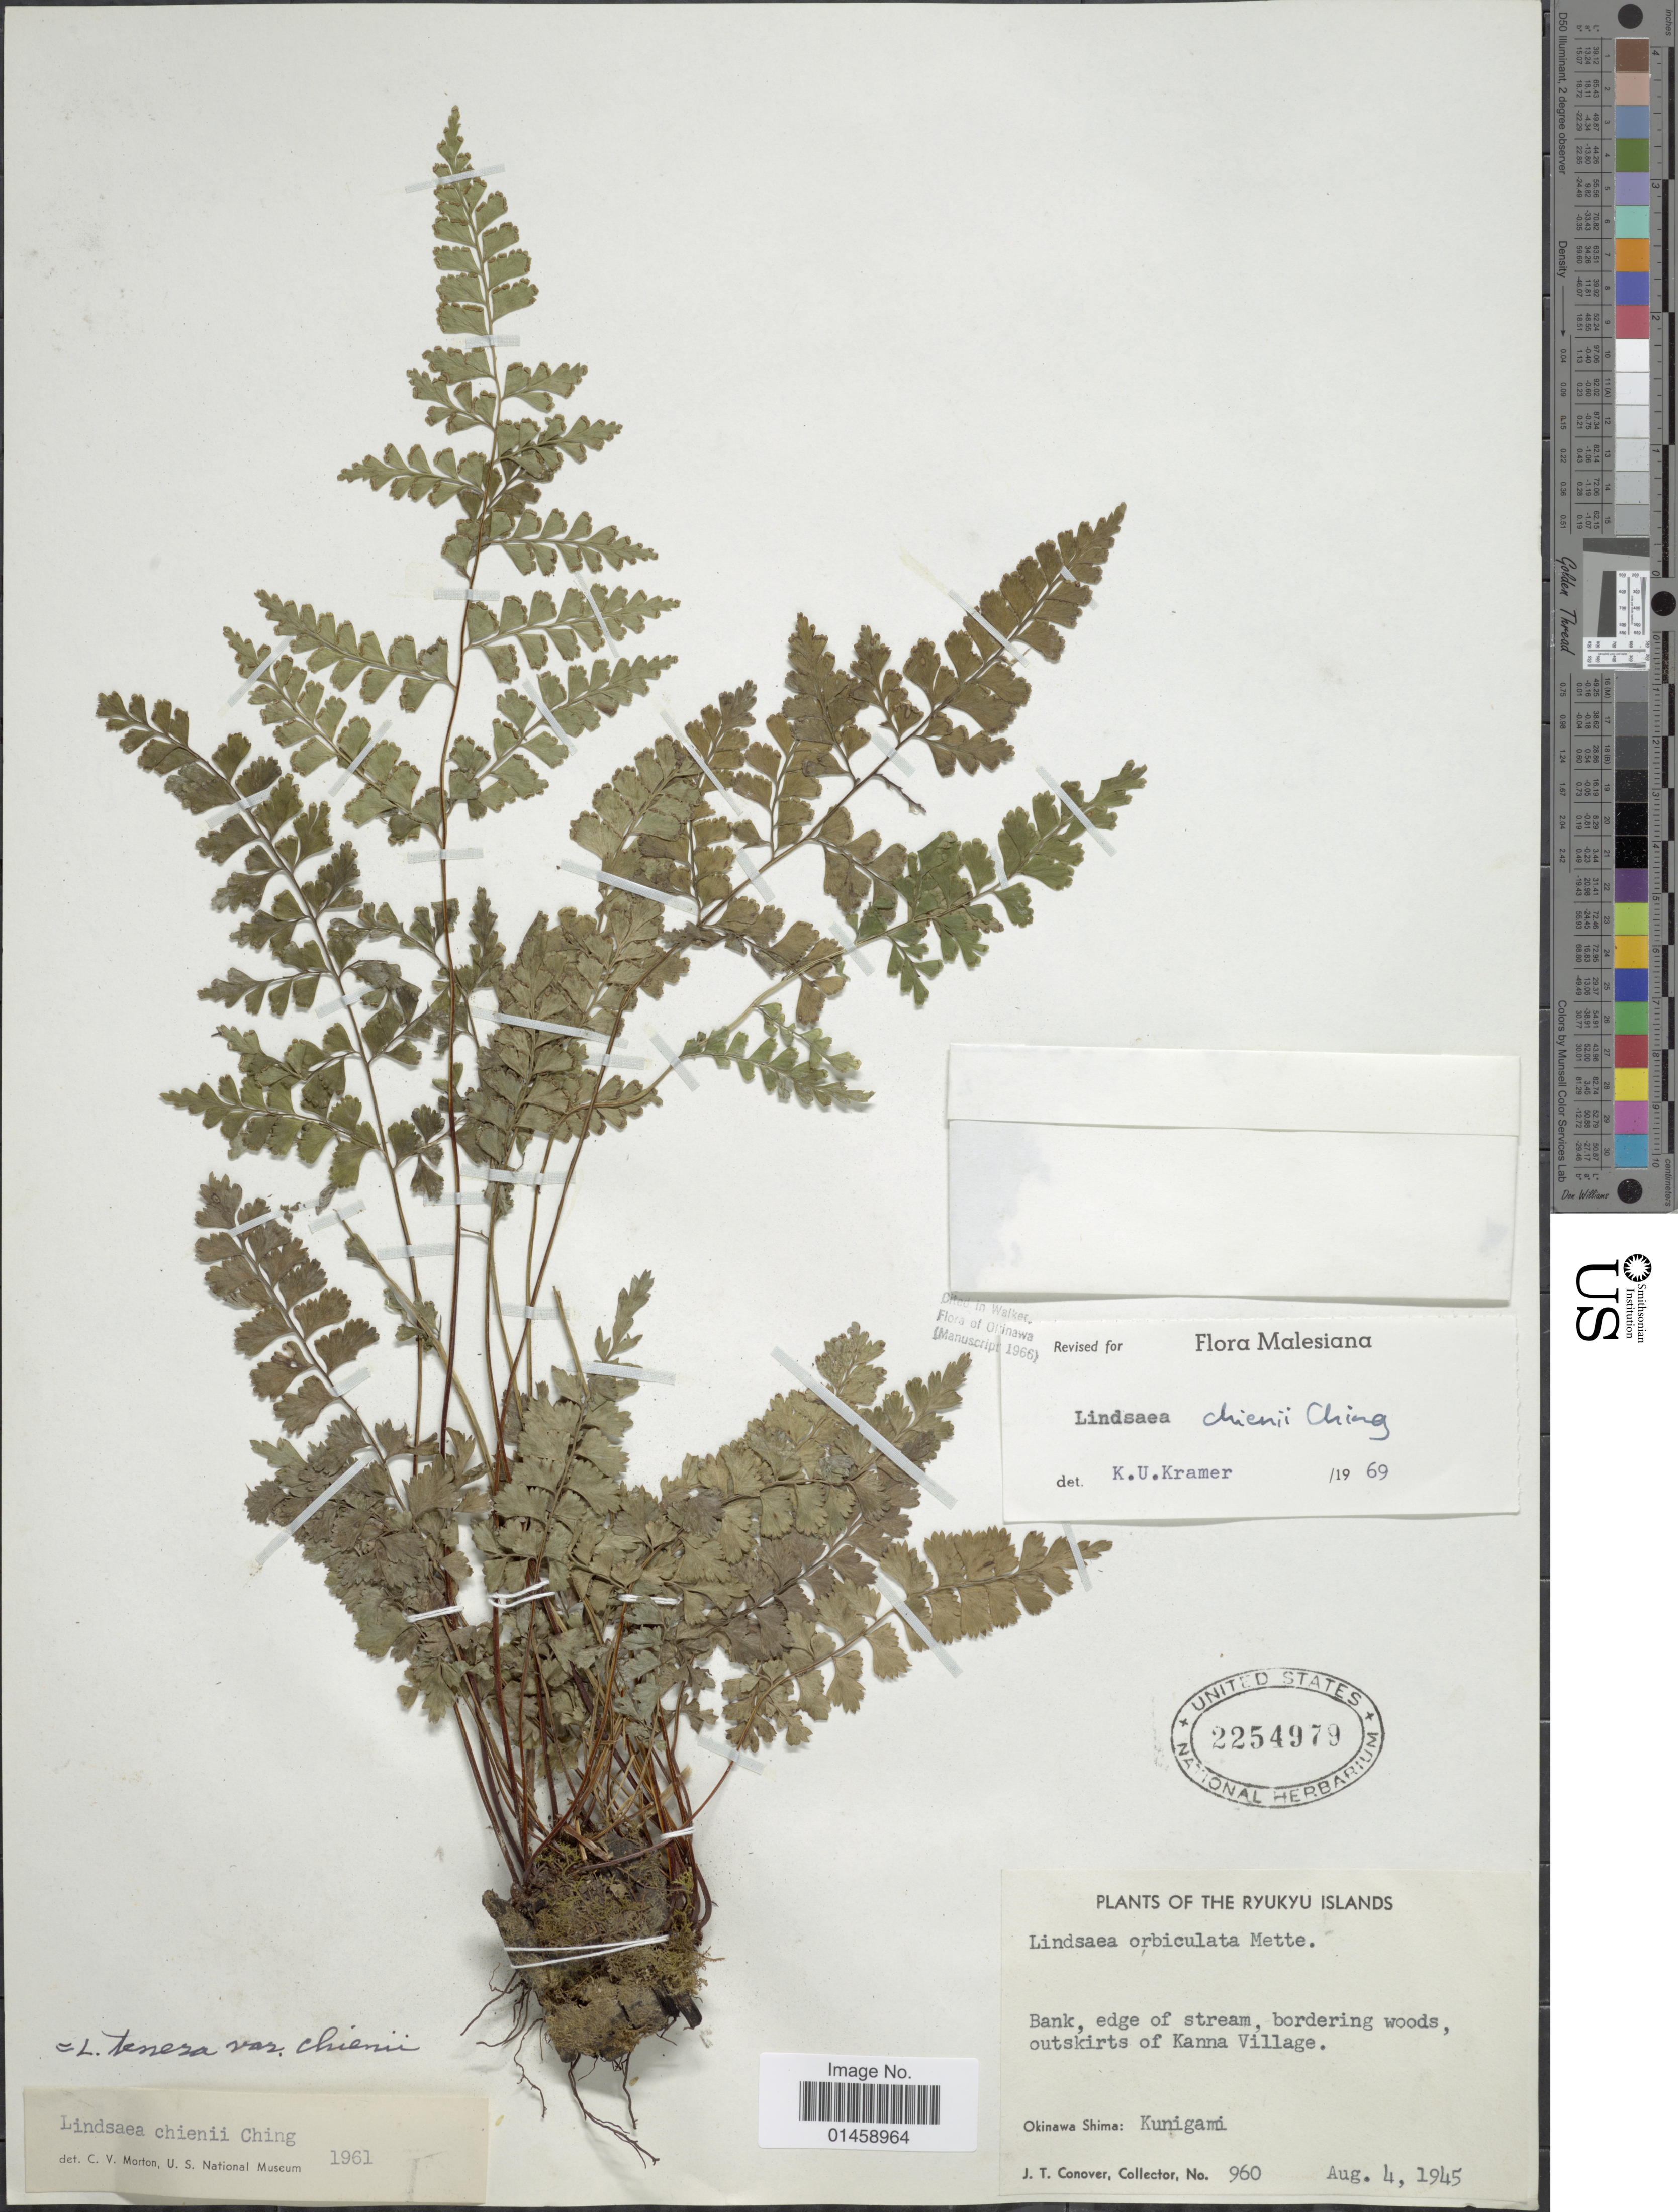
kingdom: Plantae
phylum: Tracheophyta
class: Polypodiopsida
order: Polypodiales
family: Lindsaeaceae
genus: Lindsaea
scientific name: Lindsaea chienii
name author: Ching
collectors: J. T. Conover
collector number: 960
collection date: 1945-08-04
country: Japan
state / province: Okinawa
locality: Ryukyu Islands, Okinawa Shima: Kunigami. Bank, edge of stream, bordering woods, outskirt of Kanna Village.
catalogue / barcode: US 2254979